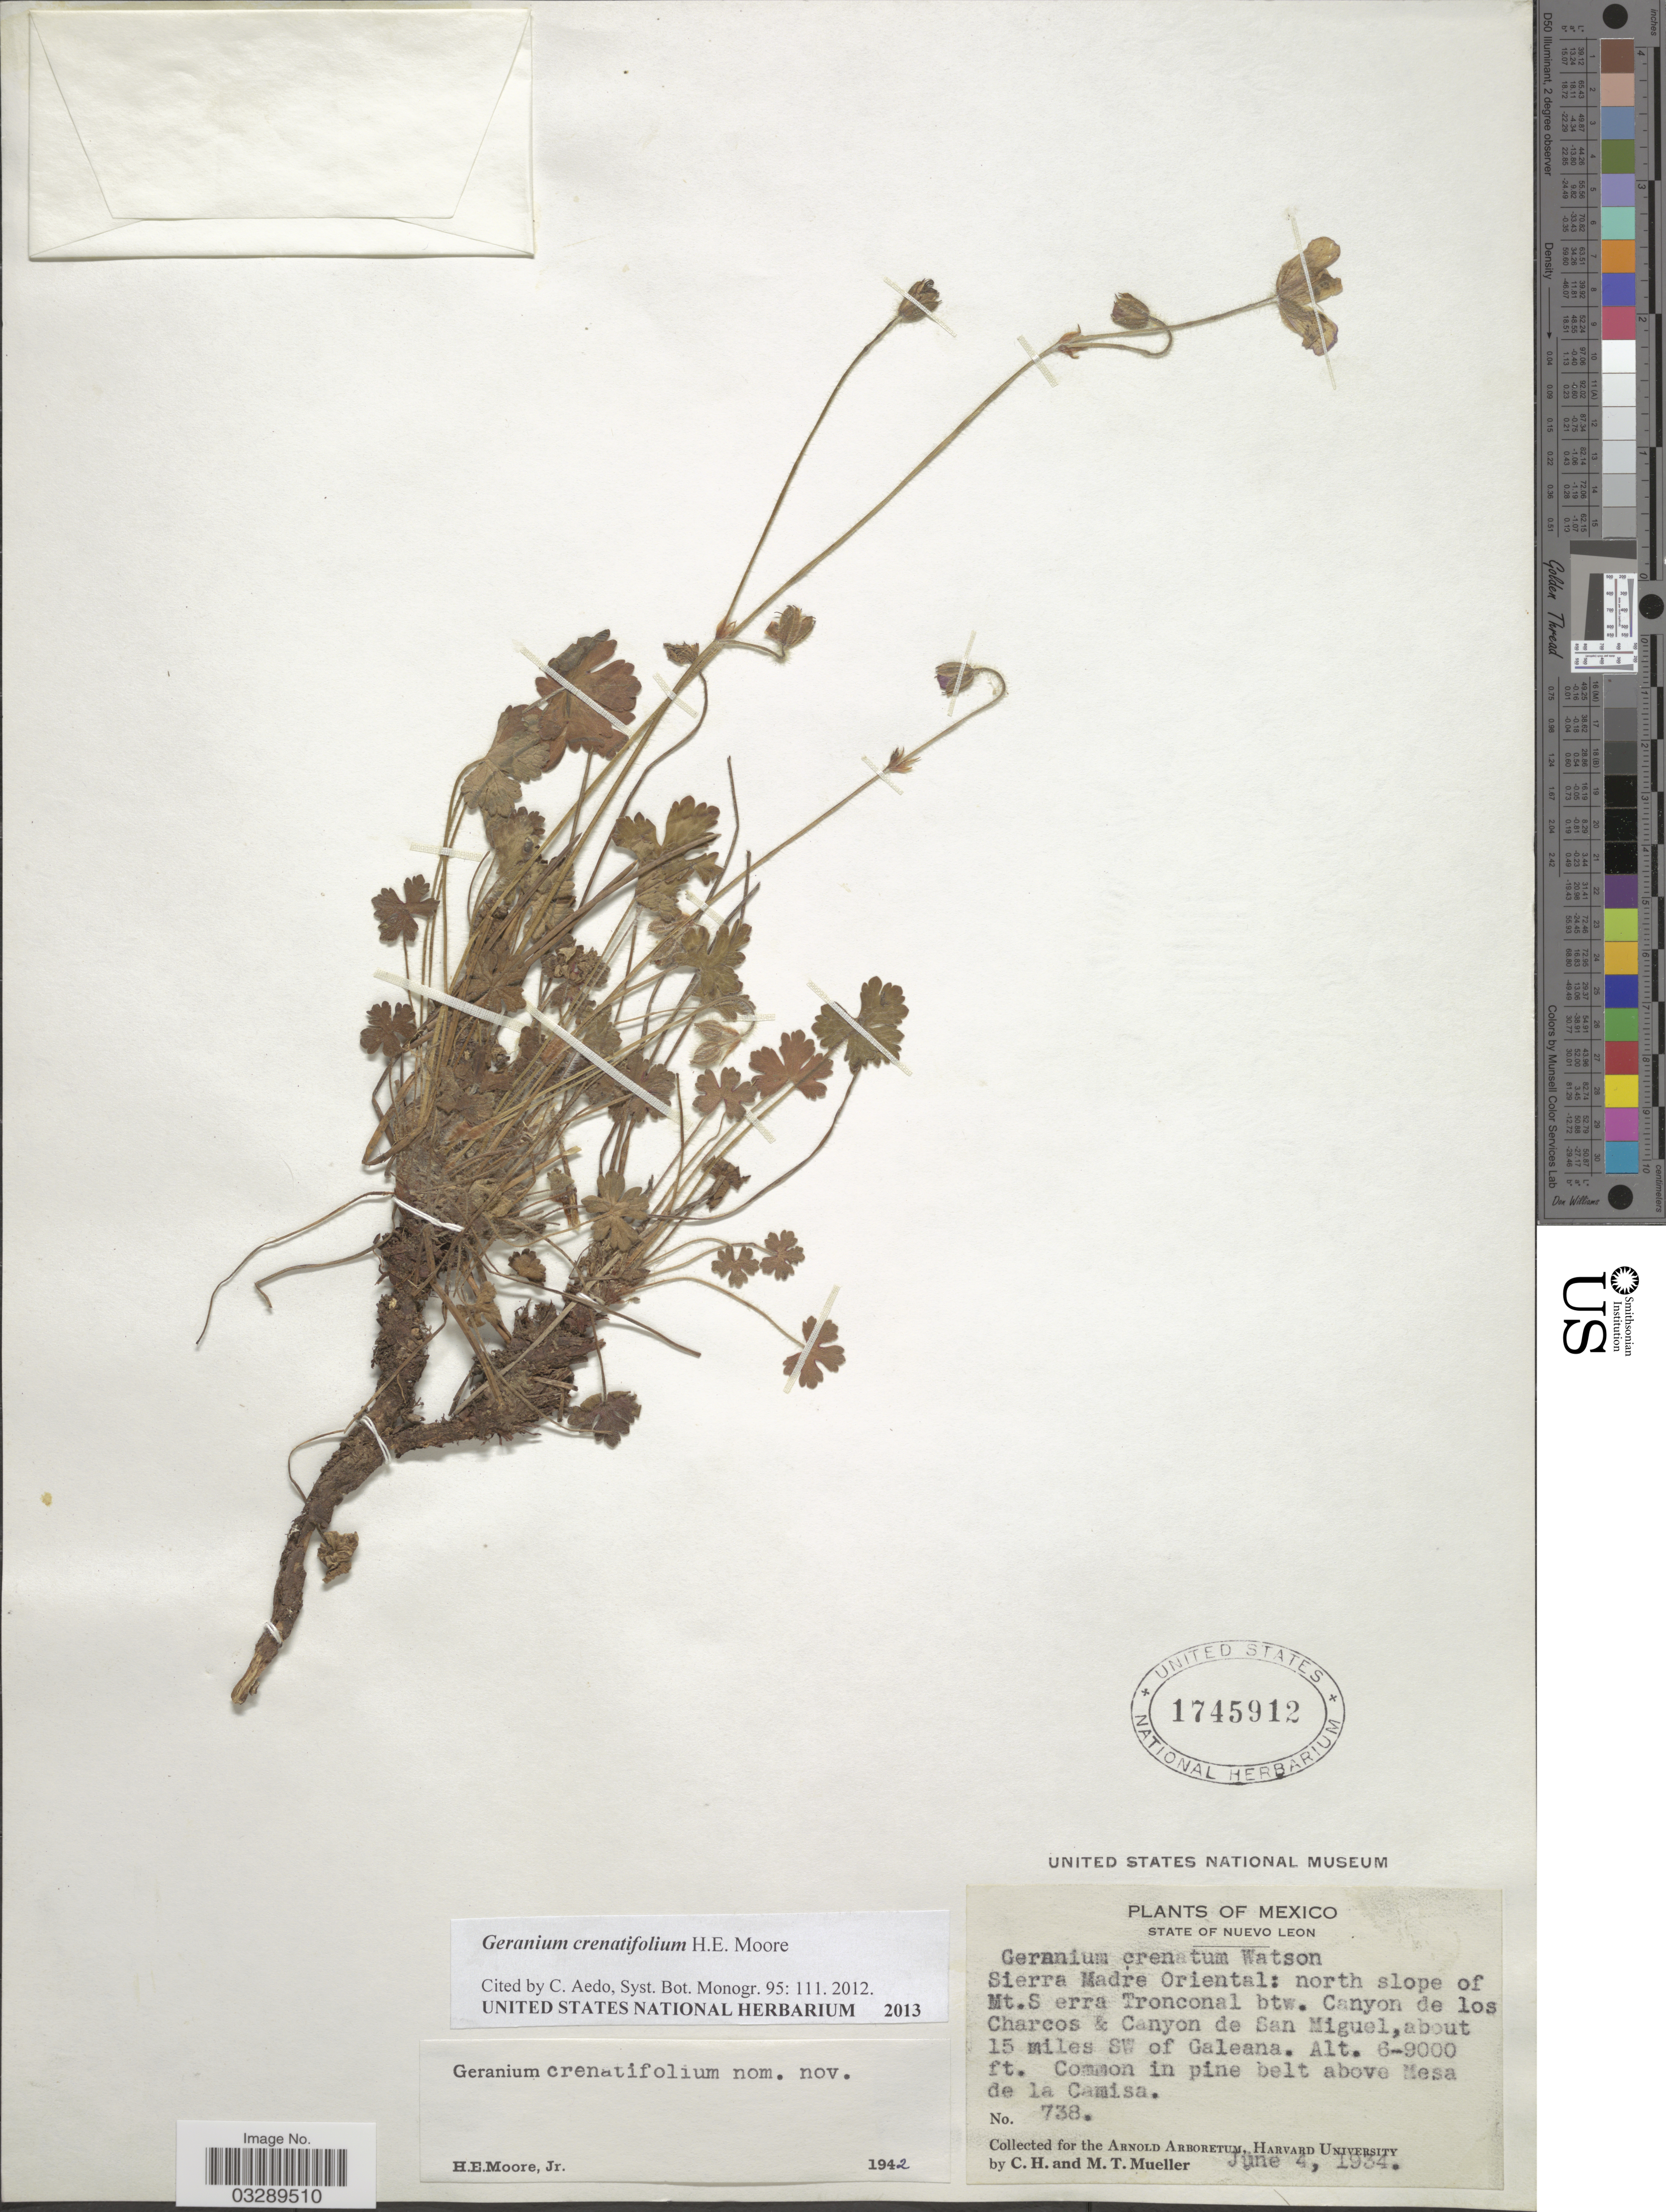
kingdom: Plantae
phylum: Tracheophyta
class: Magnoliopsida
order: Geraniales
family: Geraniaceae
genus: Geranium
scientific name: Geranium crenatum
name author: S. Watson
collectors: C. H. Mueller & M. Mueller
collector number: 738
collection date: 1934-06-04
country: Mexico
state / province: Nuevo León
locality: State of Nuevo Leon. Sierra Madre Oriental: north slope of Mt. S erra Tronconal btw. Canyon de los Charcos & Canyon de San Miguel, about 15 miles SW of Galeana.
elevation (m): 1829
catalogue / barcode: US 1745912